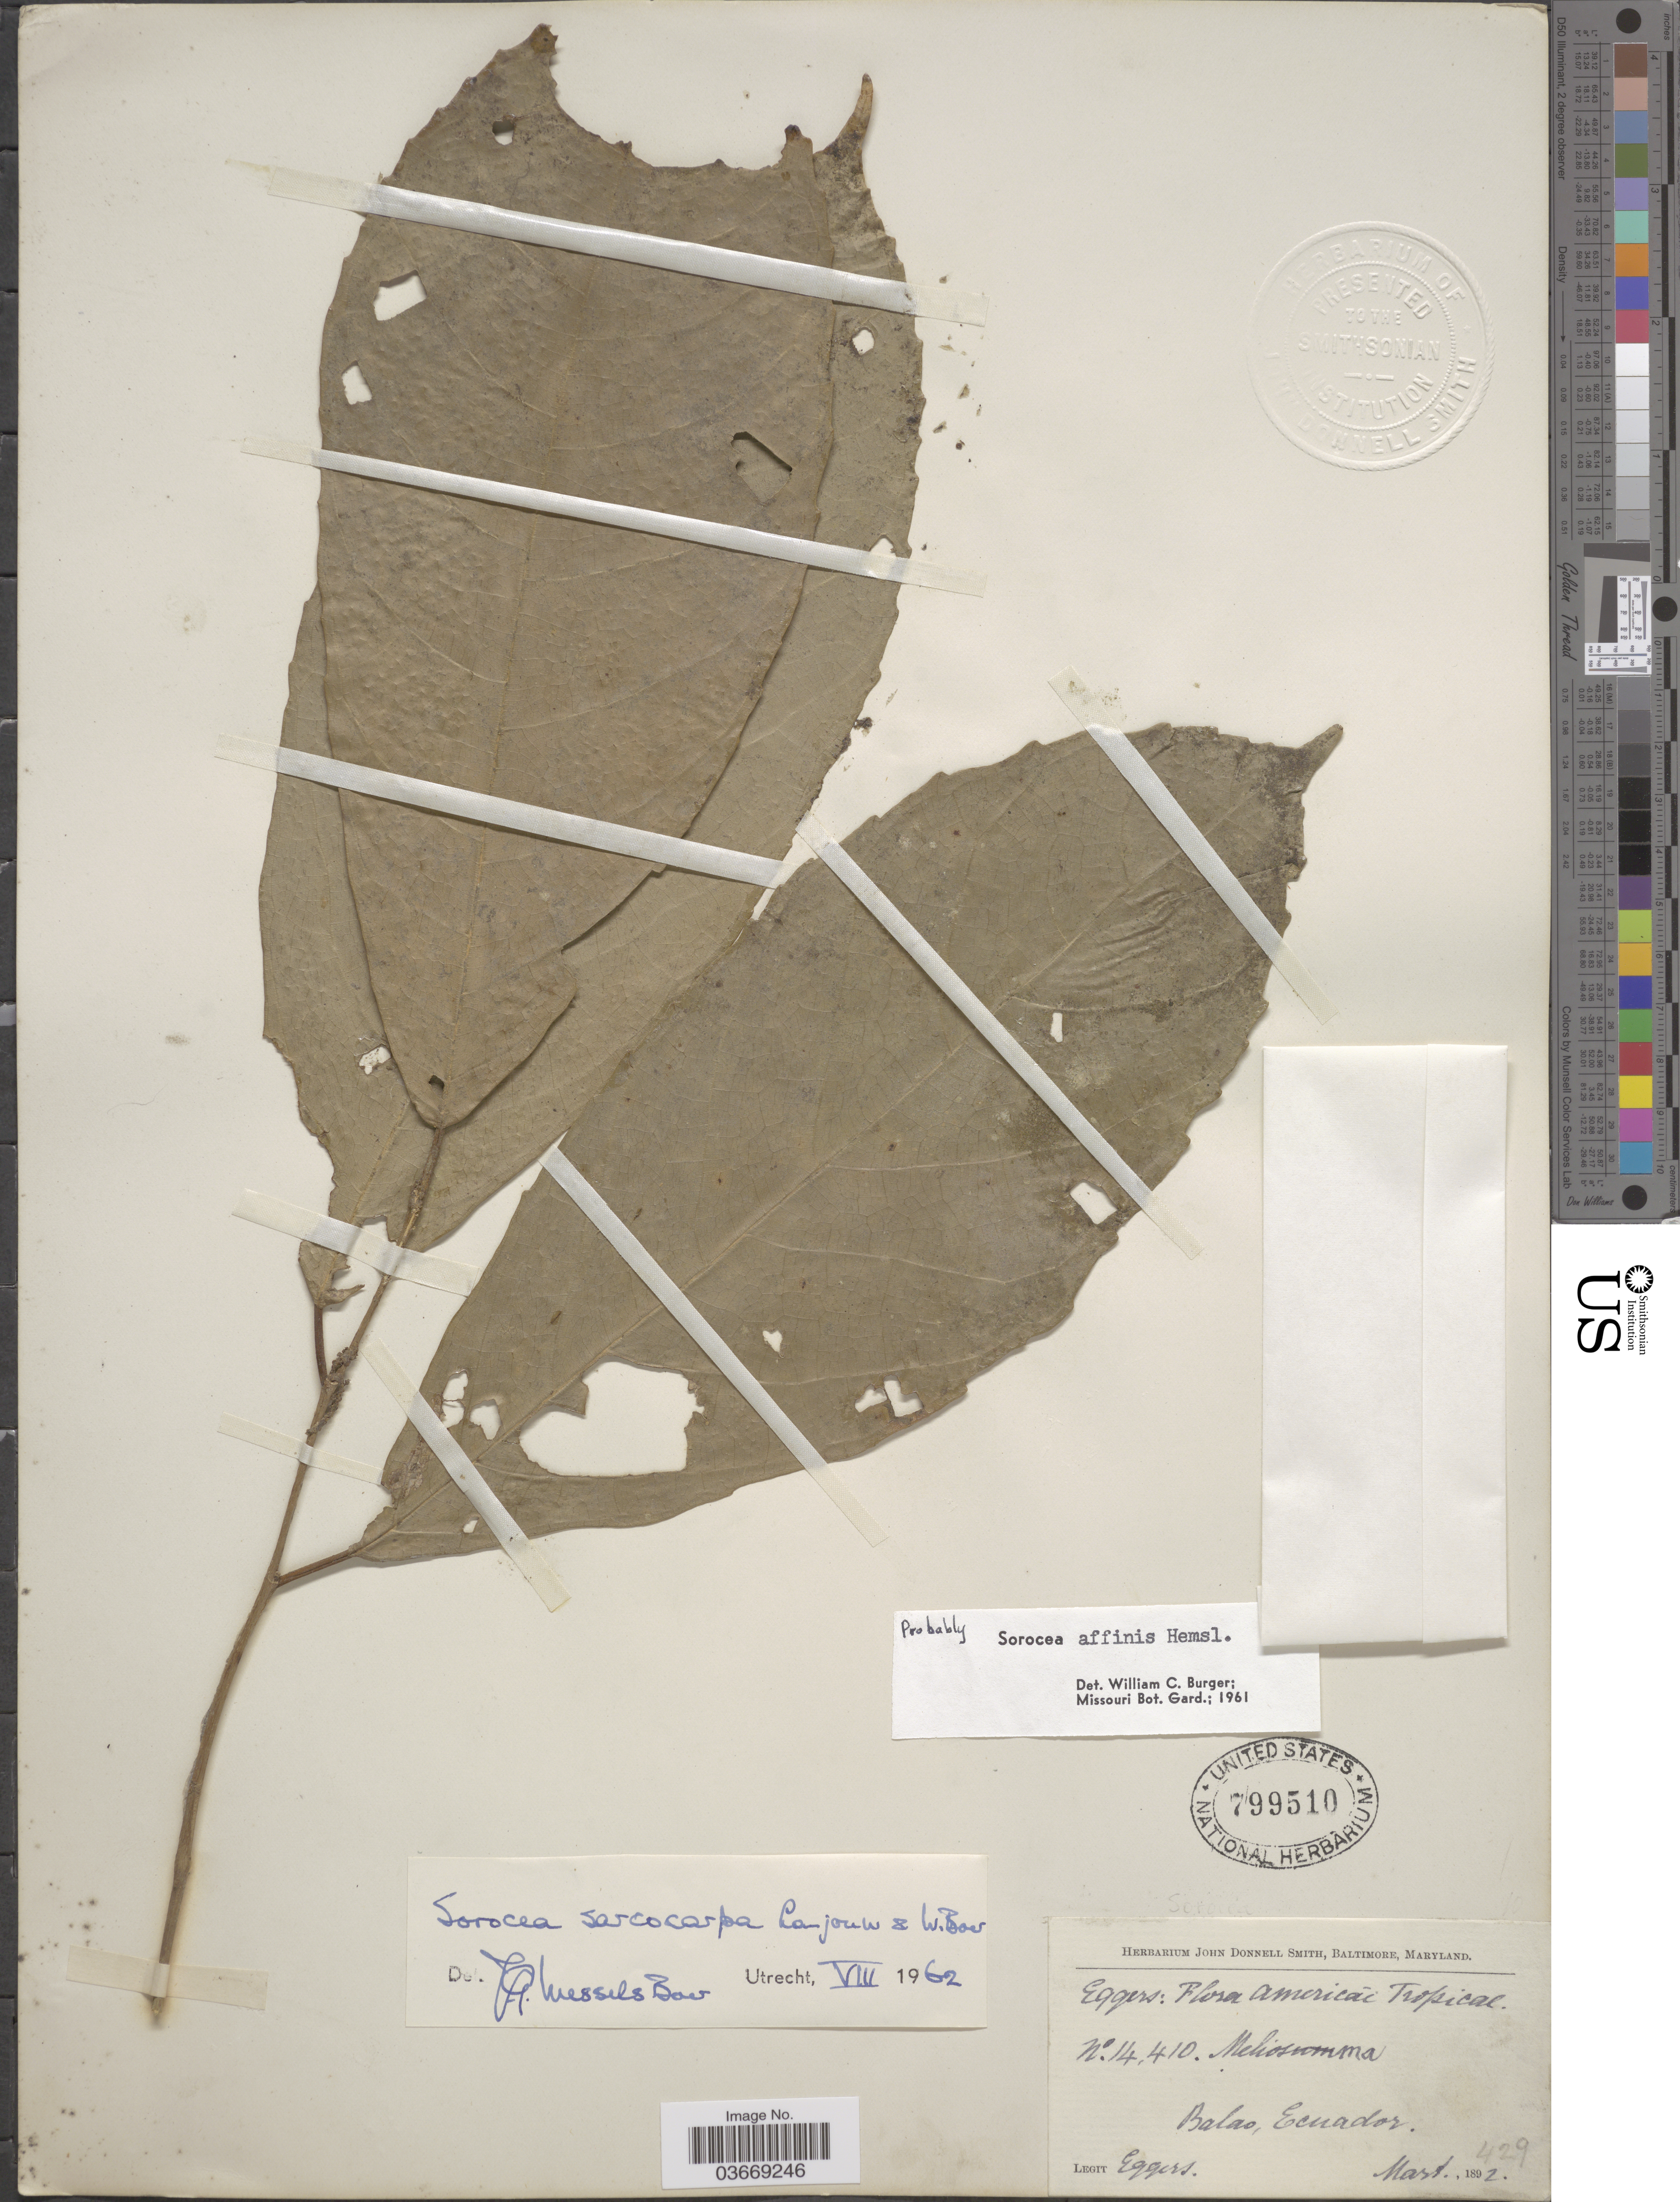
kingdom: Plantae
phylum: Tracheophyta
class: Magnoliopsida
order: Rosales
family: Moraceae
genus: Sorocea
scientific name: Sorocea sarcocarpa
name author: Lanj. & Wess. Boer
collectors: -. Eggers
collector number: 14410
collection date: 1892-03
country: Ecuador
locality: Balao.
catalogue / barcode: US 799510